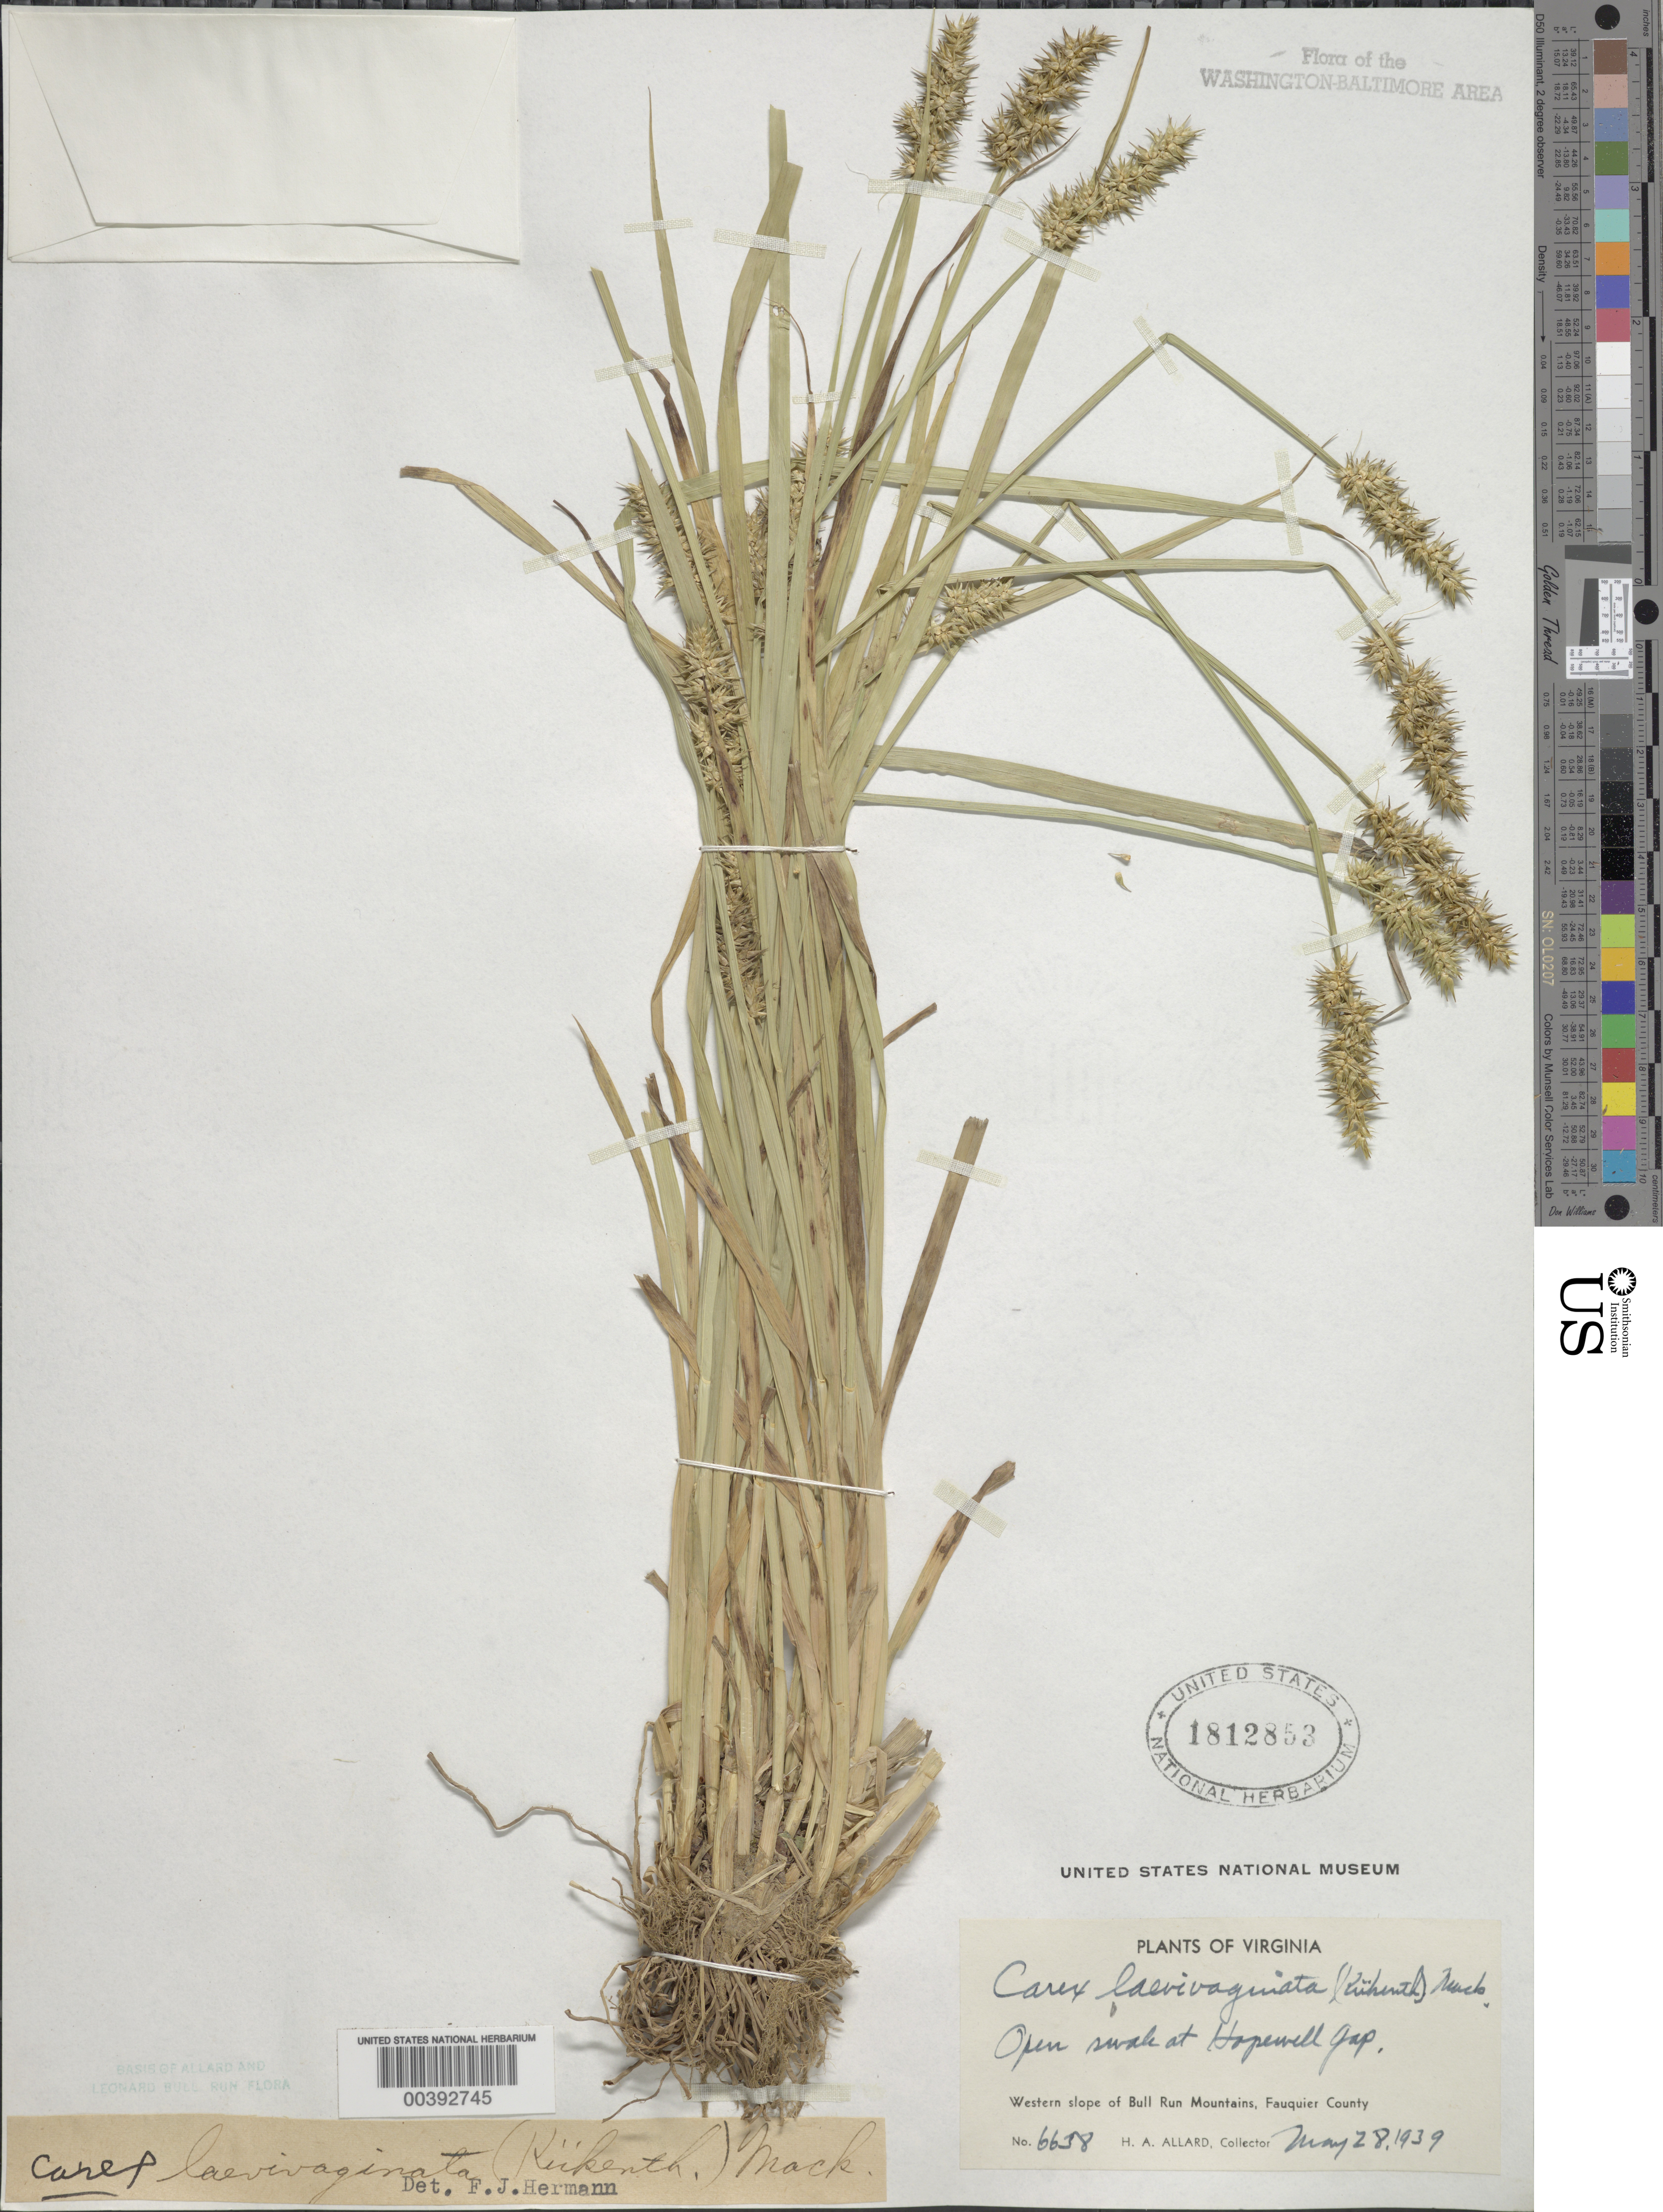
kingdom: Plantae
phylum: Tracheophyta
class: Liliopsida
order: Poales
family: Cyperaceae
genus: Carex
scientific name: Carex laevivaginata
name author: (Kük.) Mack.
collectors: H. A. Allard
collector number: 6638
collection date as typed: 28 May 1939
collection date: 1939-05-28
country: United States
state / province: Virginia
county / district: Fauquier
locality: Hopewell Gap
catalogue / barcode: US 1812853